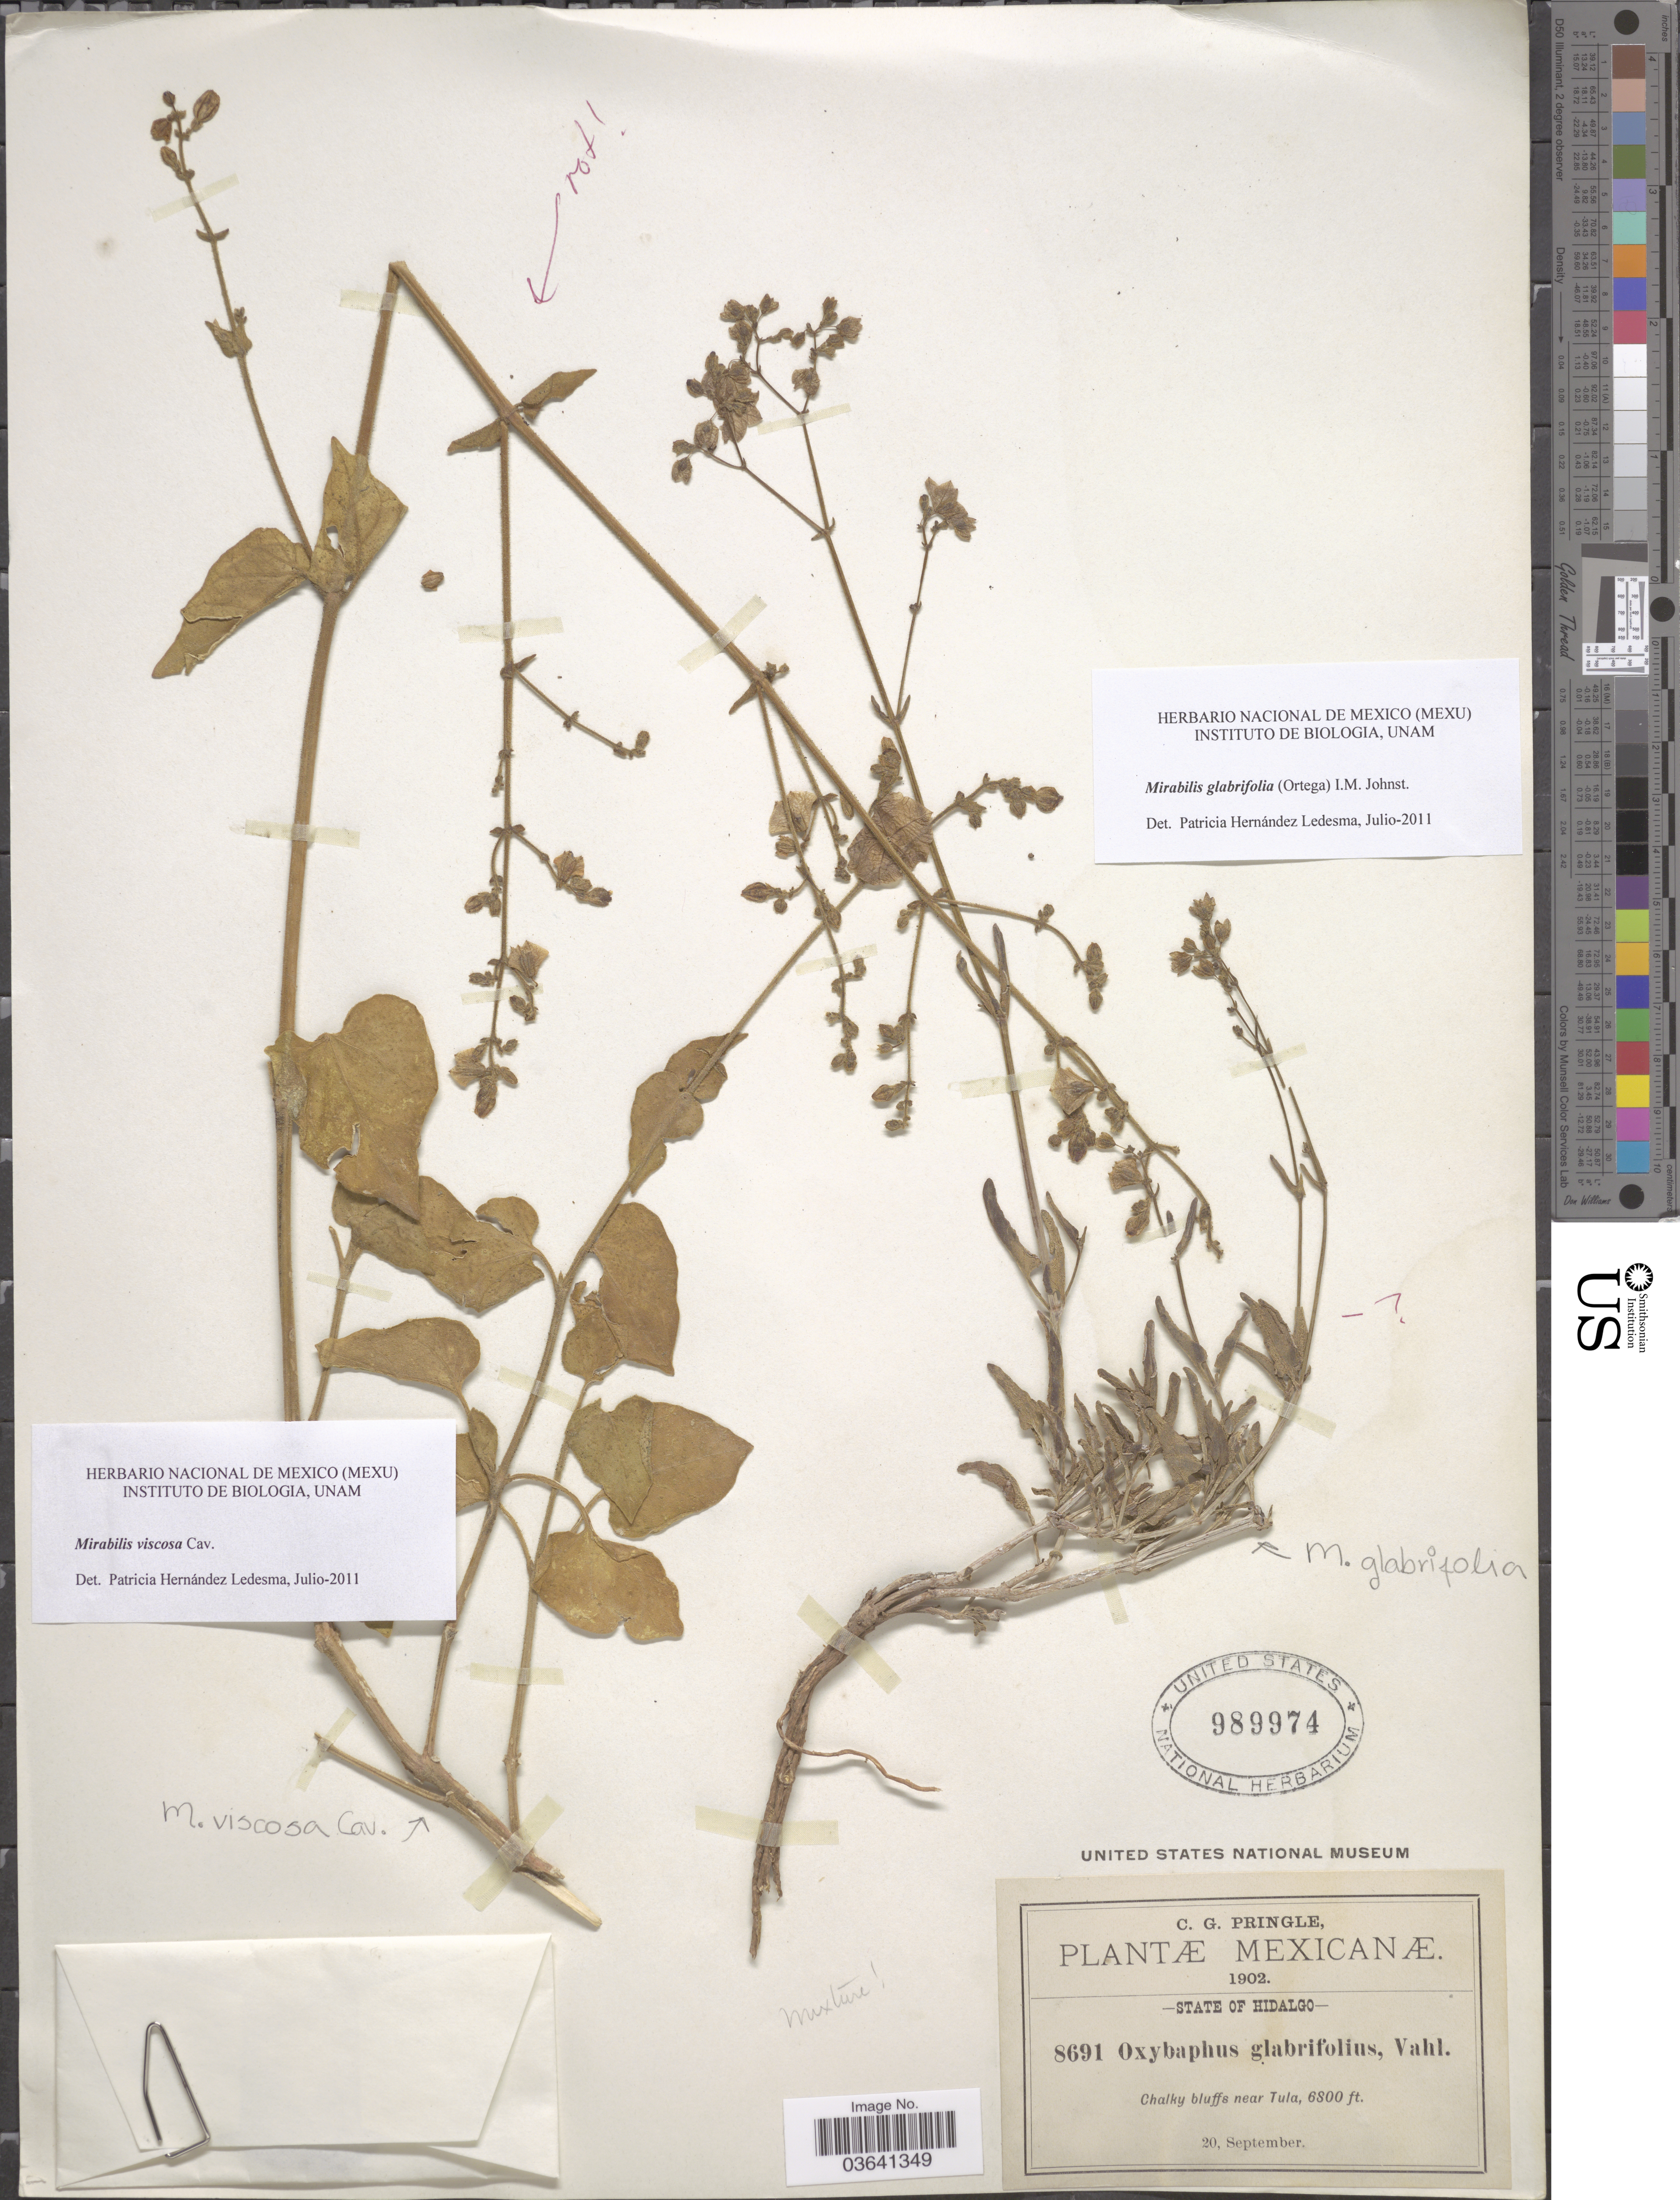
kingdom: Plantae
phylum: Tracheophyta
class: Magnoliopsida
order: Caryophyllales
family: Nyctaginaceae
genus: Mirabilis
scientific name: Mirabilis glabrifolia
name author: (Ort.) I.M. Johnst.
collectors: C. G. Pringle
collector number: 8691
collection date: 1902-09-20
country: Mexico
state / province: Hidalgo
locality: Chalky bluffs near Tula.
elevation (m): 2073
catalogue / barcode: US 989974